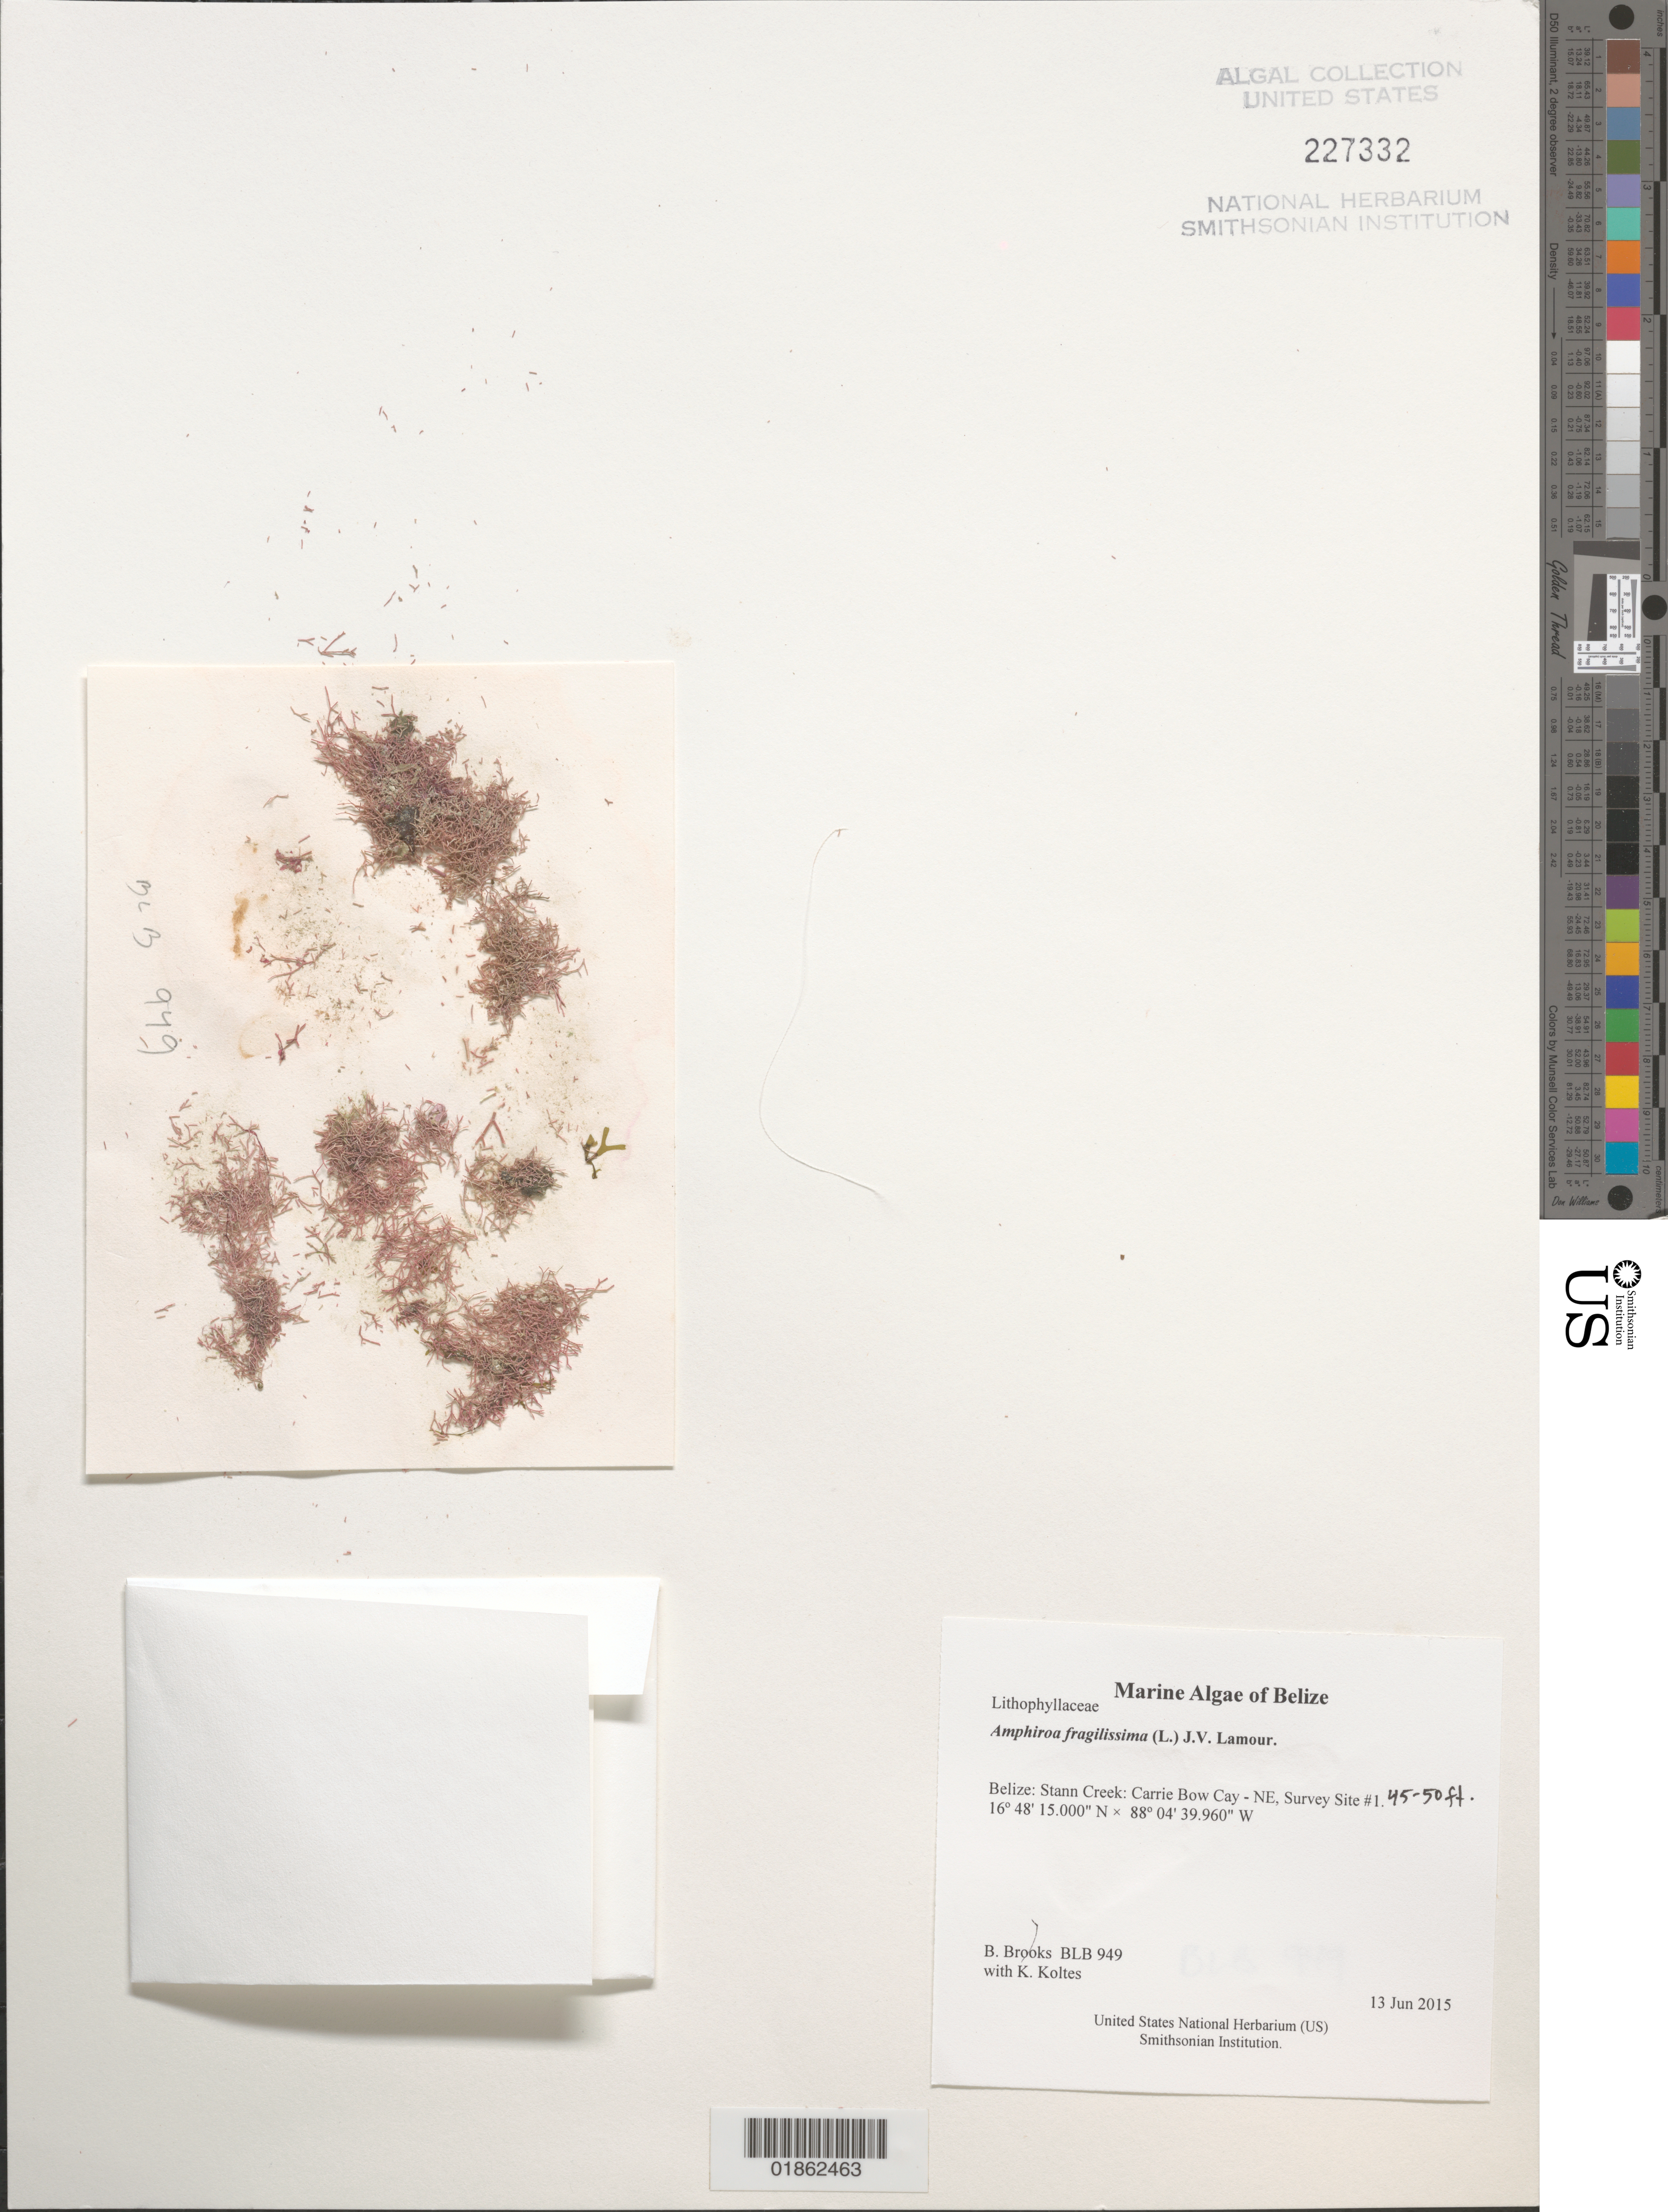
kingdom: Plantae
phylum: Rhodophyta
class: Florideophyceae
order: Corallinales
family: Lithophyllaceae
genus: Amphiroa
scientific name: Amphiroa fragilissima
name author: (L.) J.V.Lamouroux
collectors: B. Brooks & K. Koltes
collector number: BLB 949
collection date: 2015-06-13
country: Belize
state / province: Stann Creek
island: Carrie Bow Cay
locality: Carrie Bow Cay - NE, Survey Site #1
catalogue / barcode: US 227332